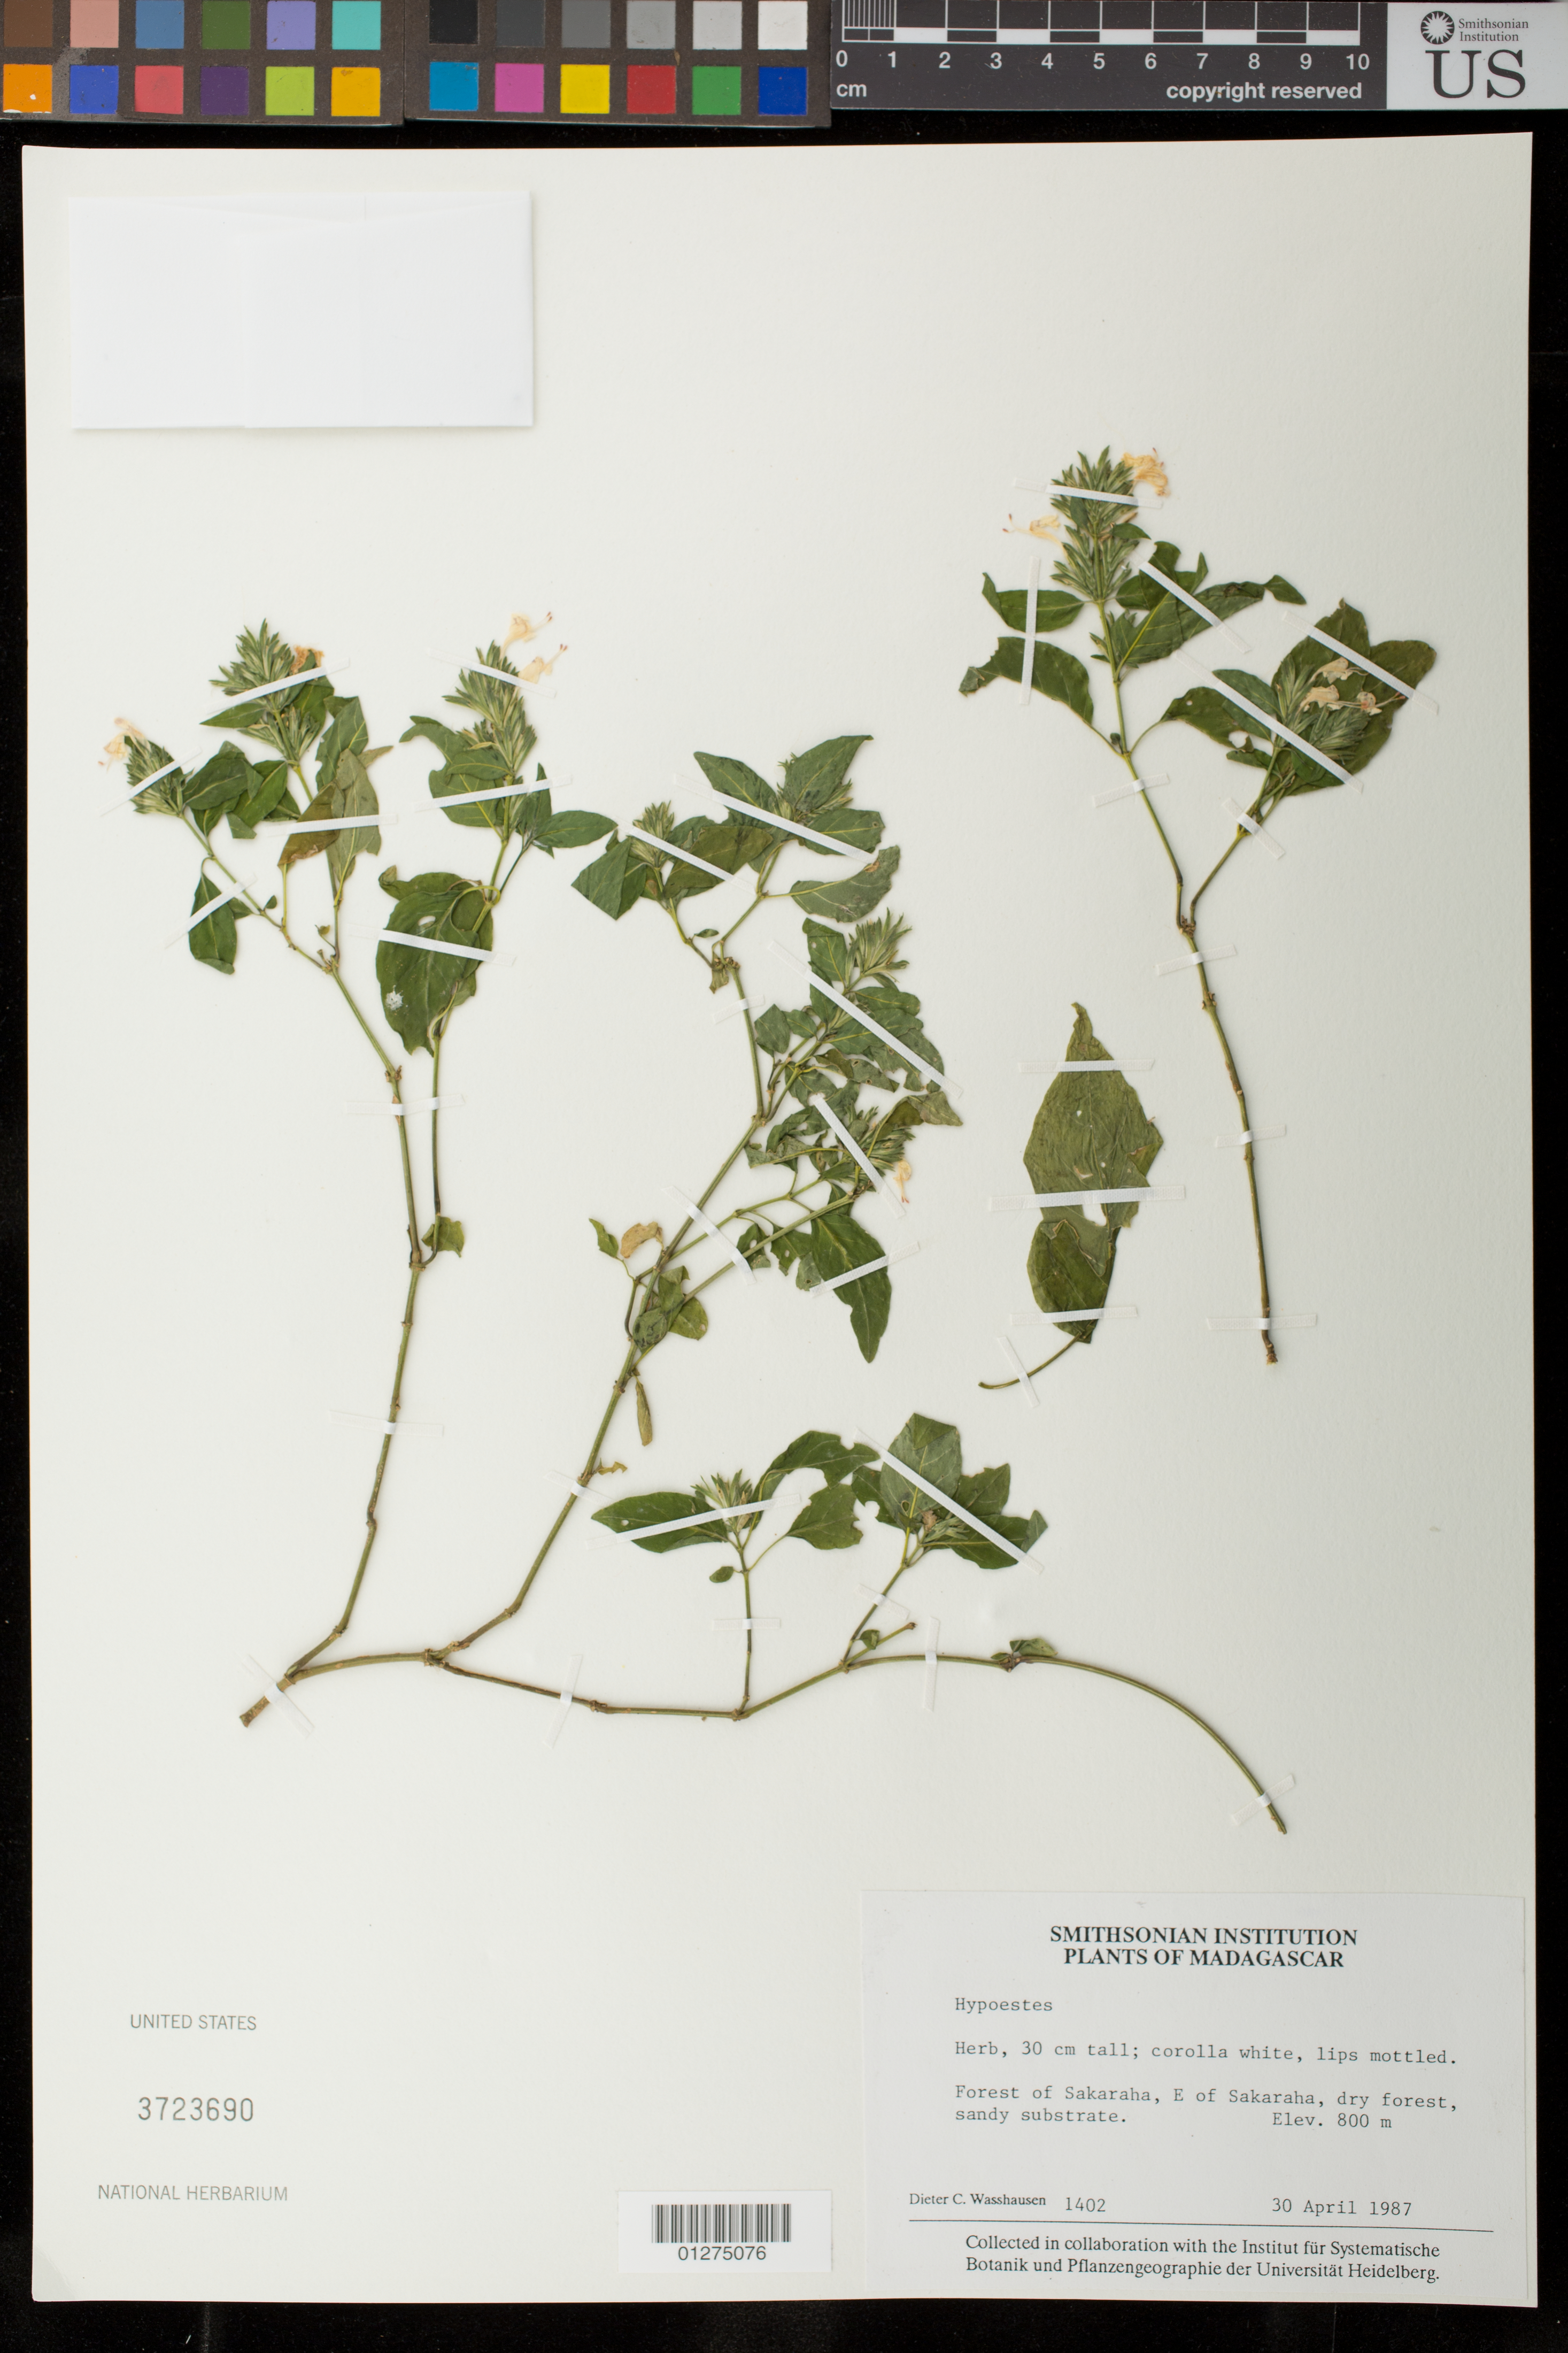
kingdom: Plantae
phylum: Tracheophyta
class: Magnoliopsida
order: Lamiales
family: Acanthaceae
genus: Hypoestes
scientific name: Hypoestes sp.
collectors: D. C. Wasshausen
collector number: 1402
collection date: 1987-04-30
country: Madagascar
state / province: Atsimo-Andrefana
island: Madagascar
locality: Forest of Sakaraha, E of Sakaraha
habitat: dry forest, sandy substrate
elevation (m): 800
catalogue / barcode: US 3723690